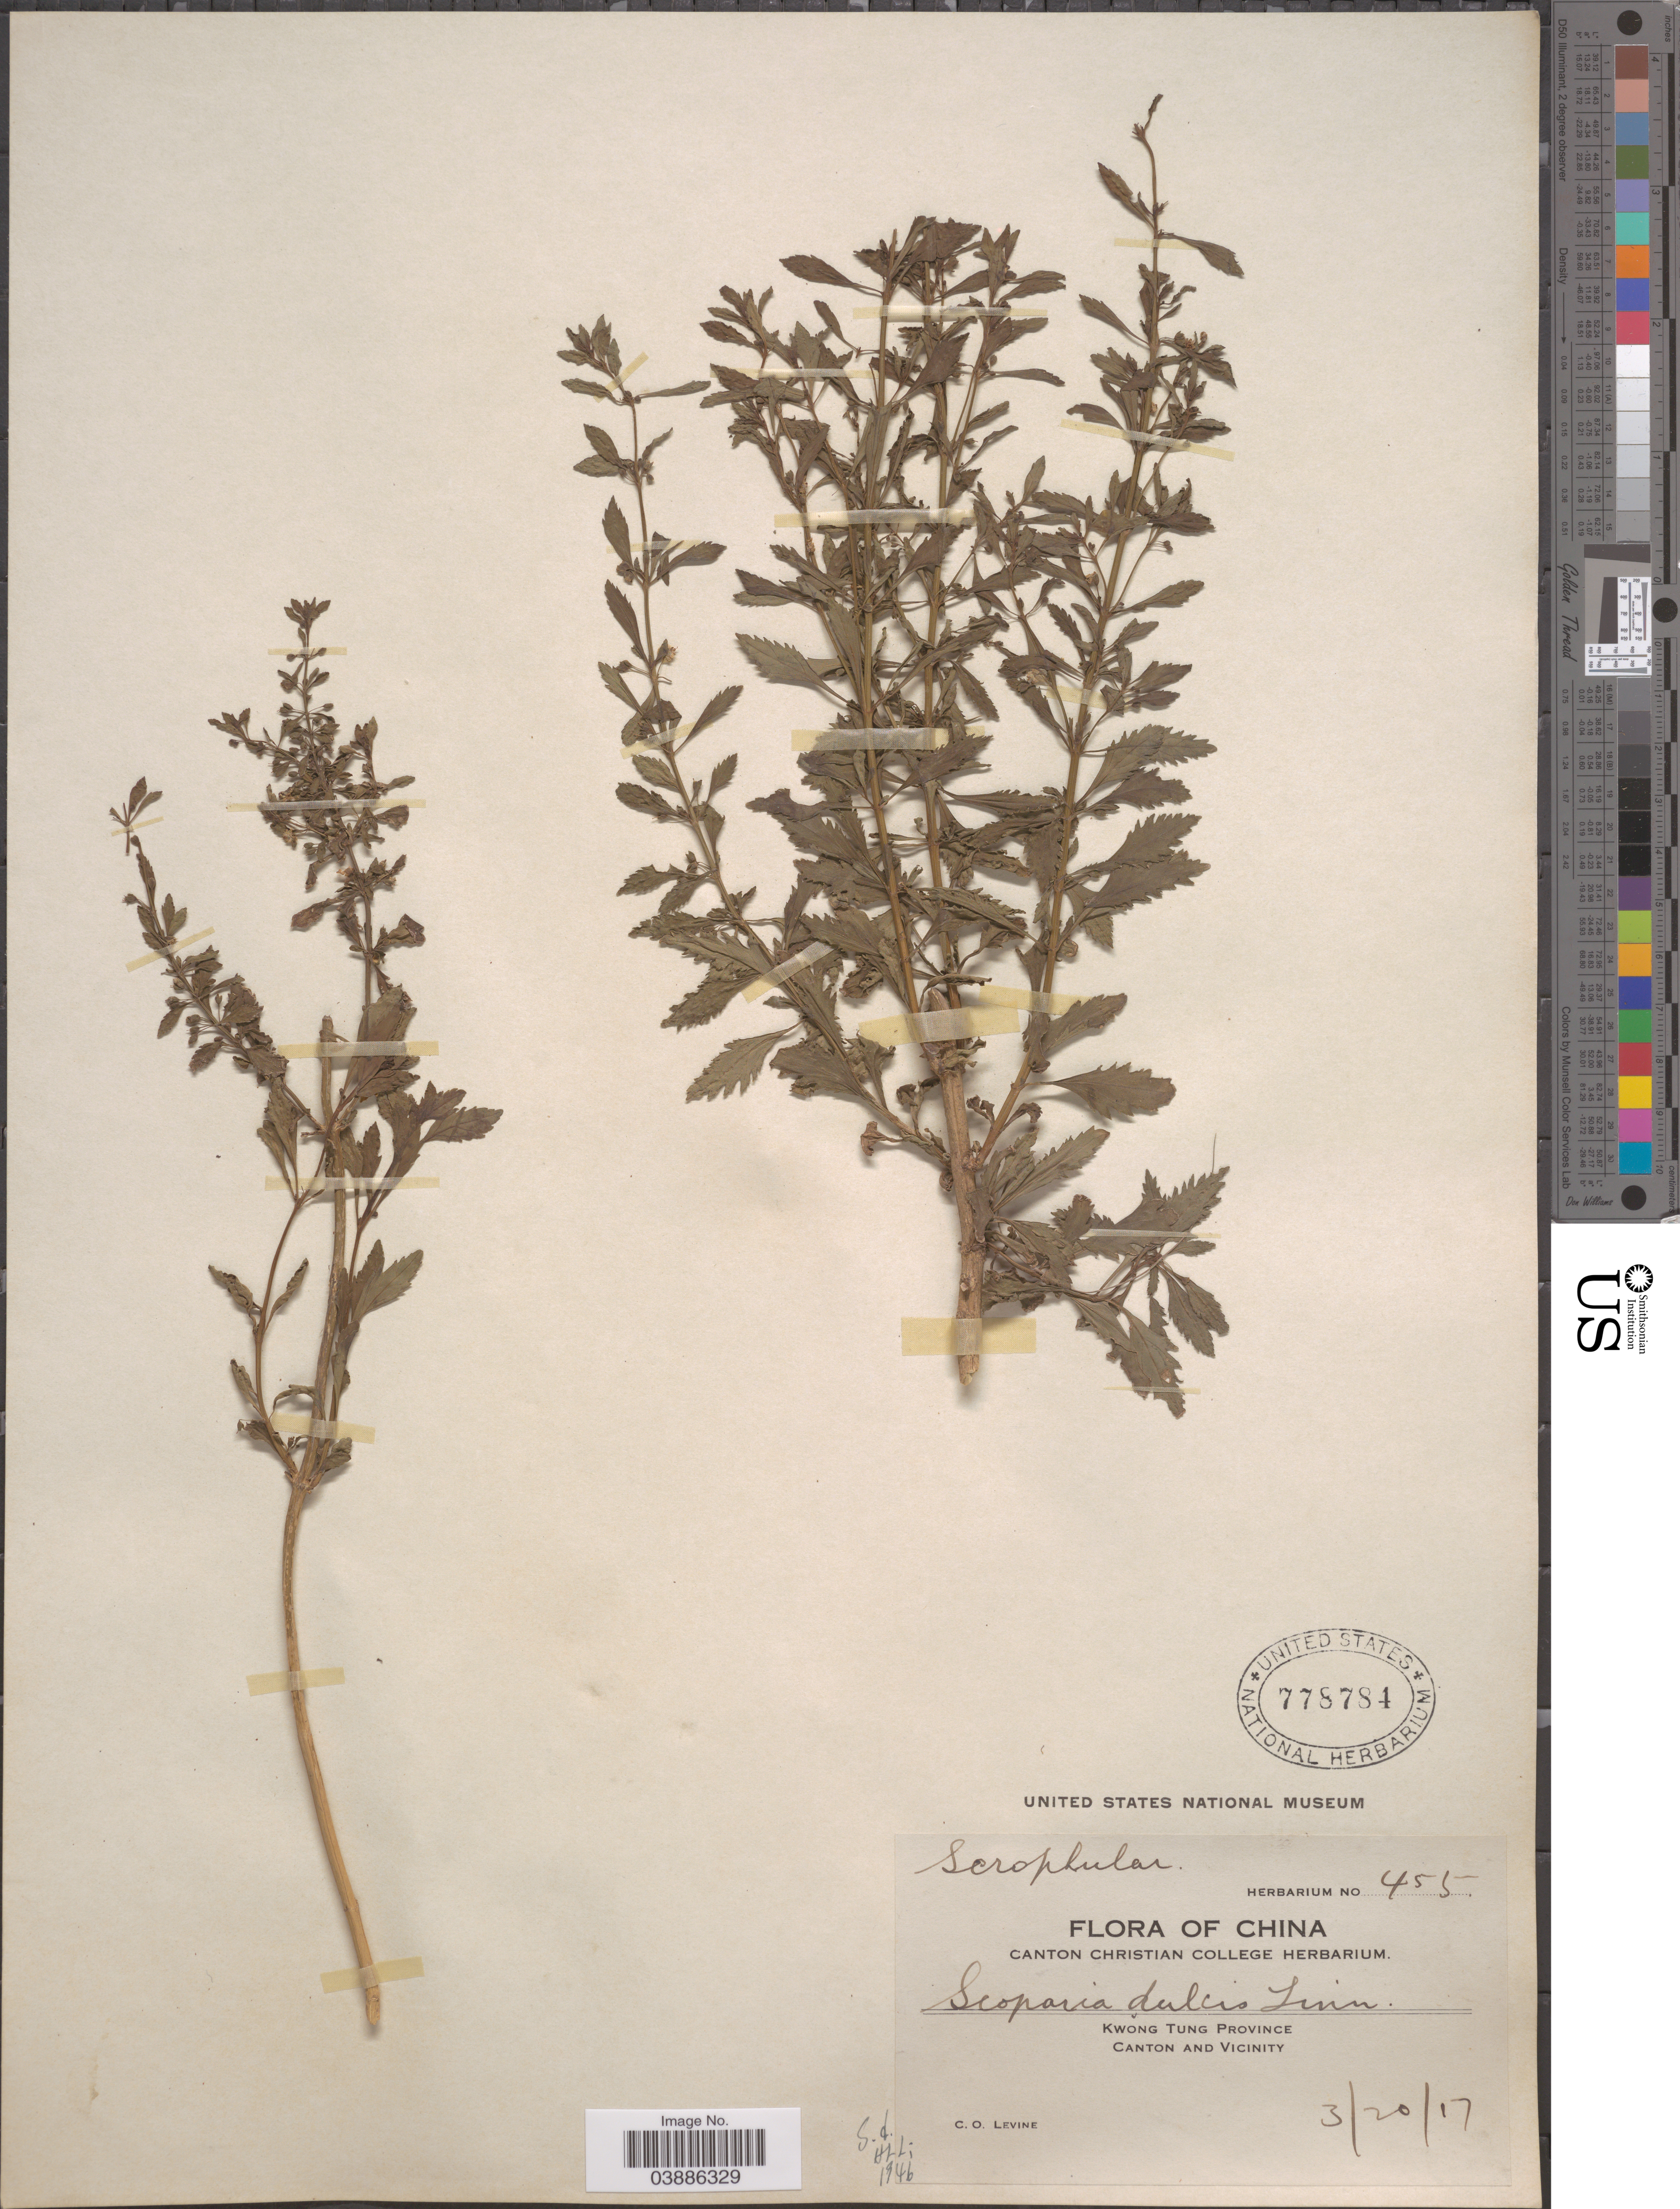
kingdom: Plantae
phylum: Tracheophyta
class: Magnoliopsida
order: Lamiales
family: Plantaginaceae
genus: Scoparia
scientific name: Scoparia dulcis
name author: L.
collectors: C. O. Levine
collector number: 455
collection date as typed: Transcribed d/m/y: 20/3/17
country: China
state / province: Guangdong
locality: Kwong Tung Province. Canton and Vicinity.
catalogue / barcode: US 778784